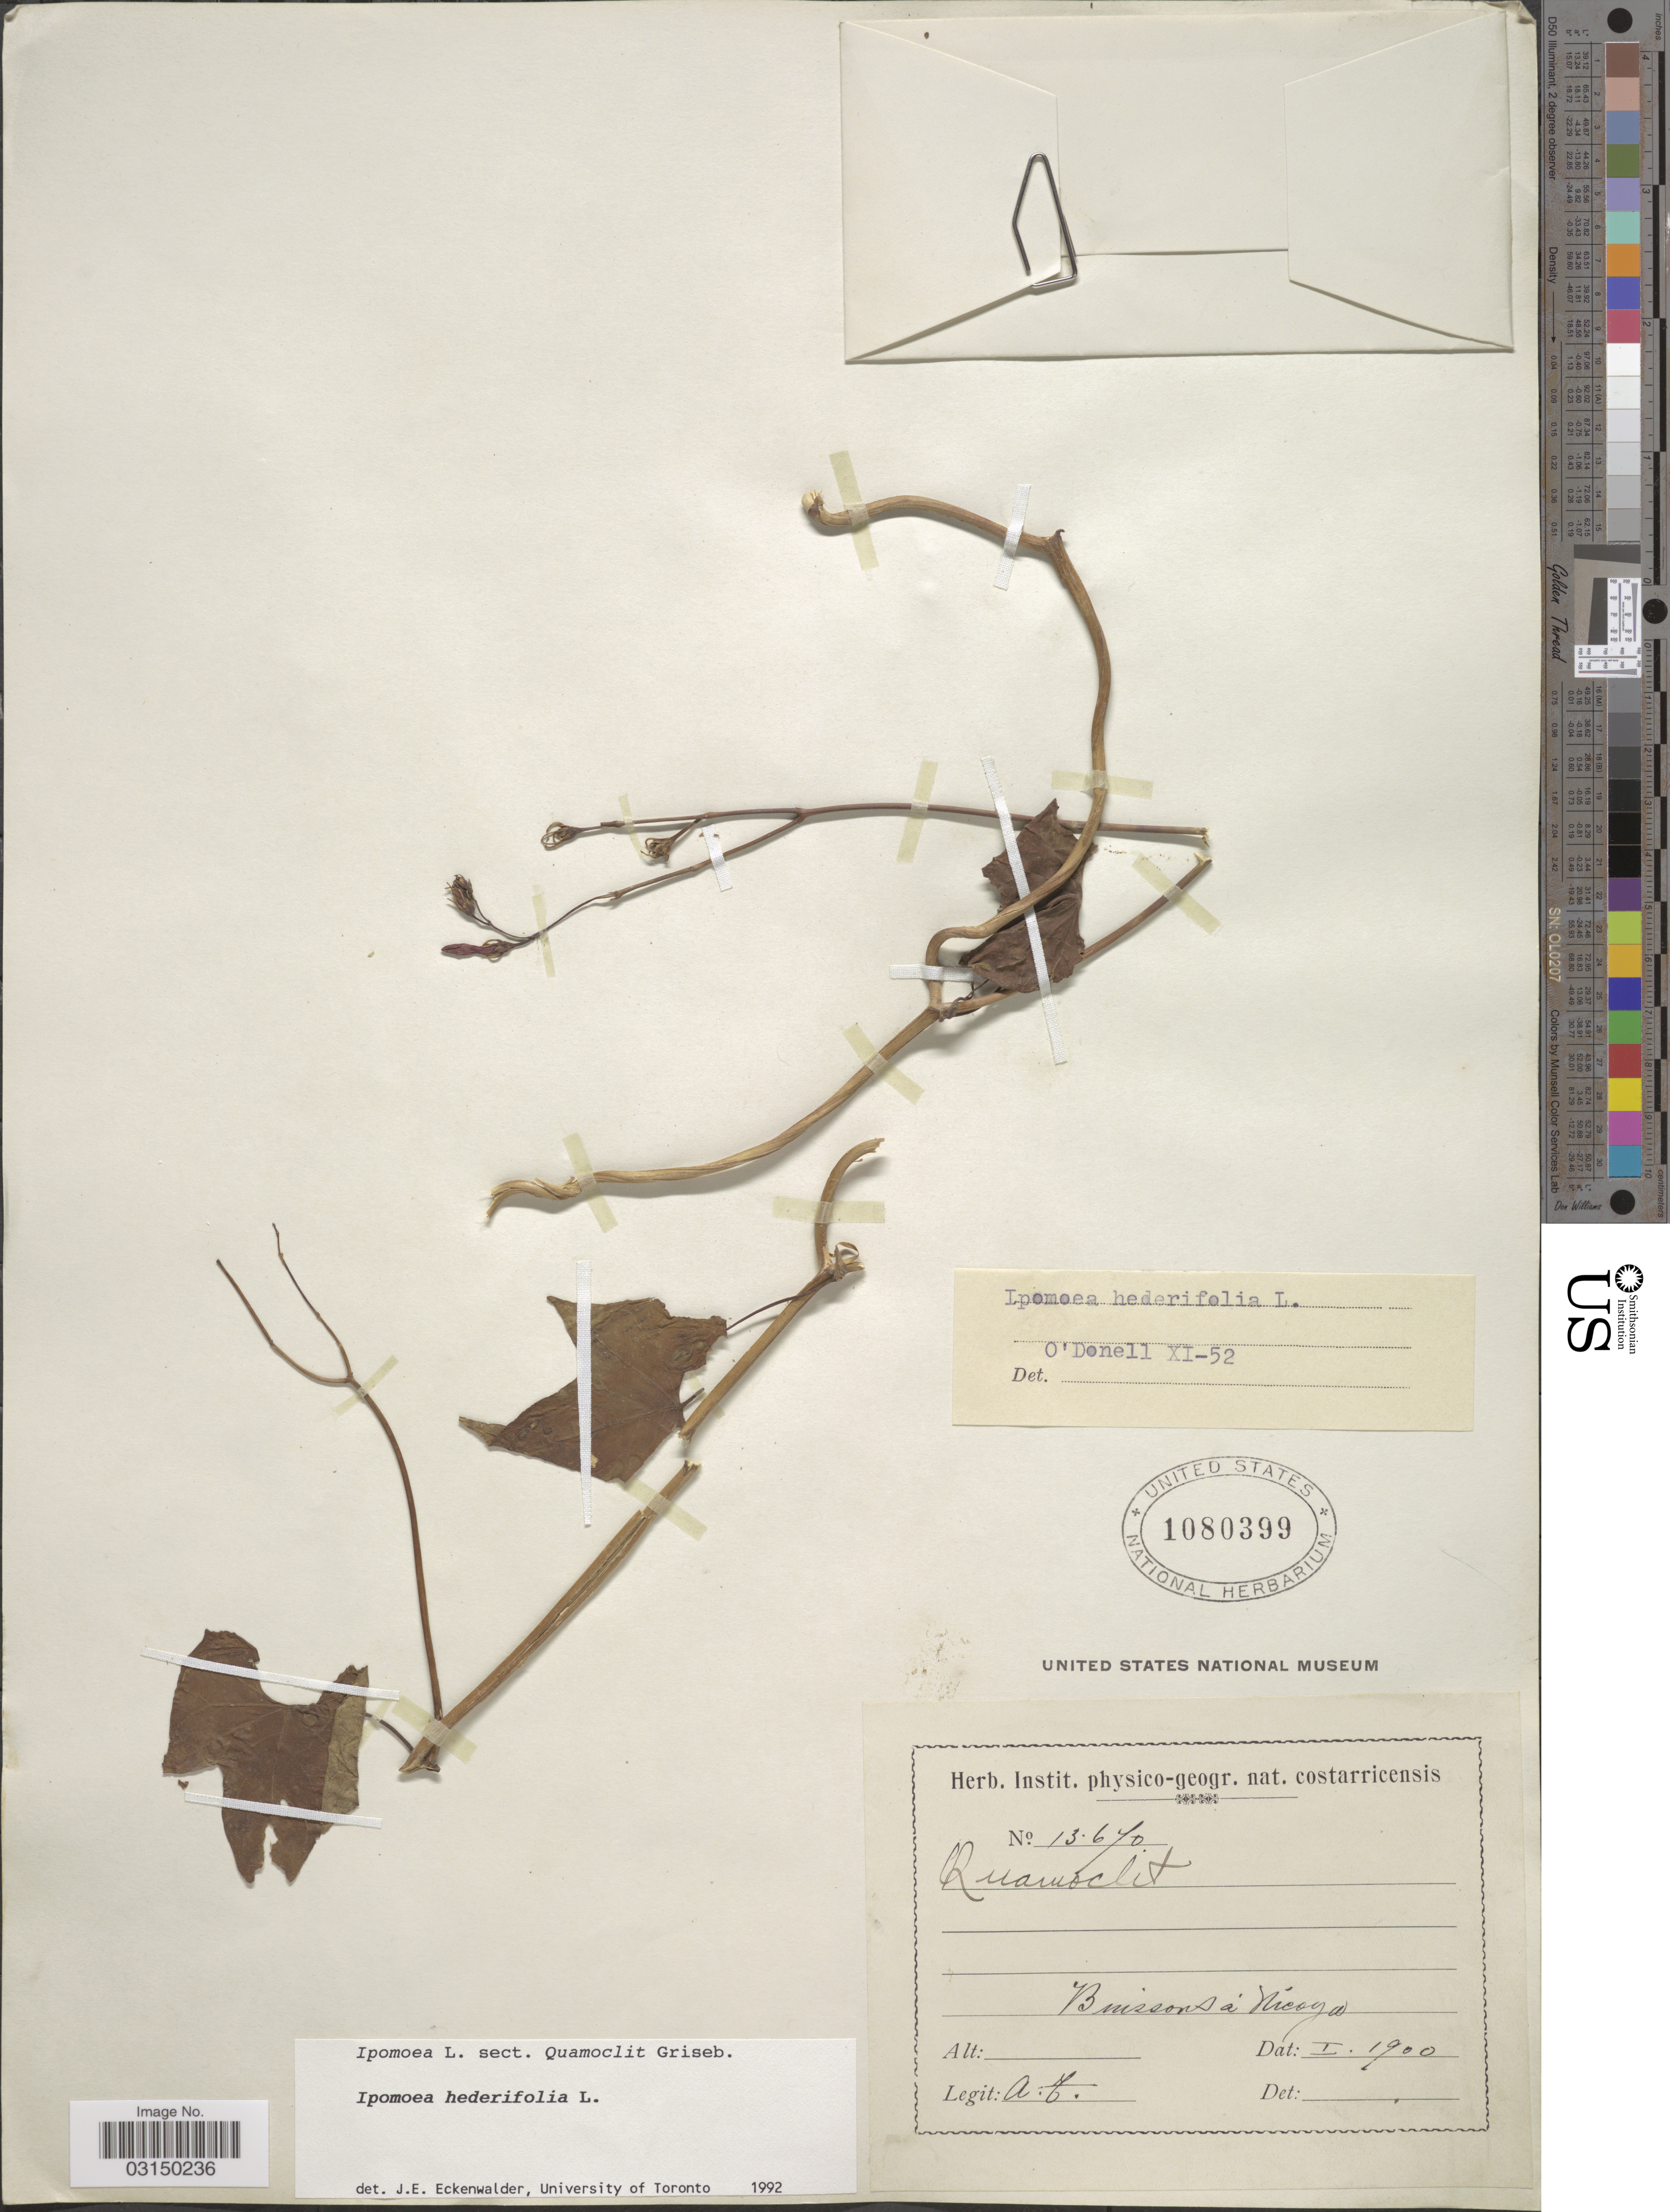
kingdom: Plantae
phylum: Tracheophyta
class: Magnoliopsida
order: Solanales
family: Convolvulaceae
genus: Ipomoea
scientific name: Ipomoea hederifolia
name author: L.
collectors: A. T.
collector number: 13670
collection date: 1900-01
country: Costa Rica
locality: Buissons á Nícoya.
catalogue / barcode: US 1080399